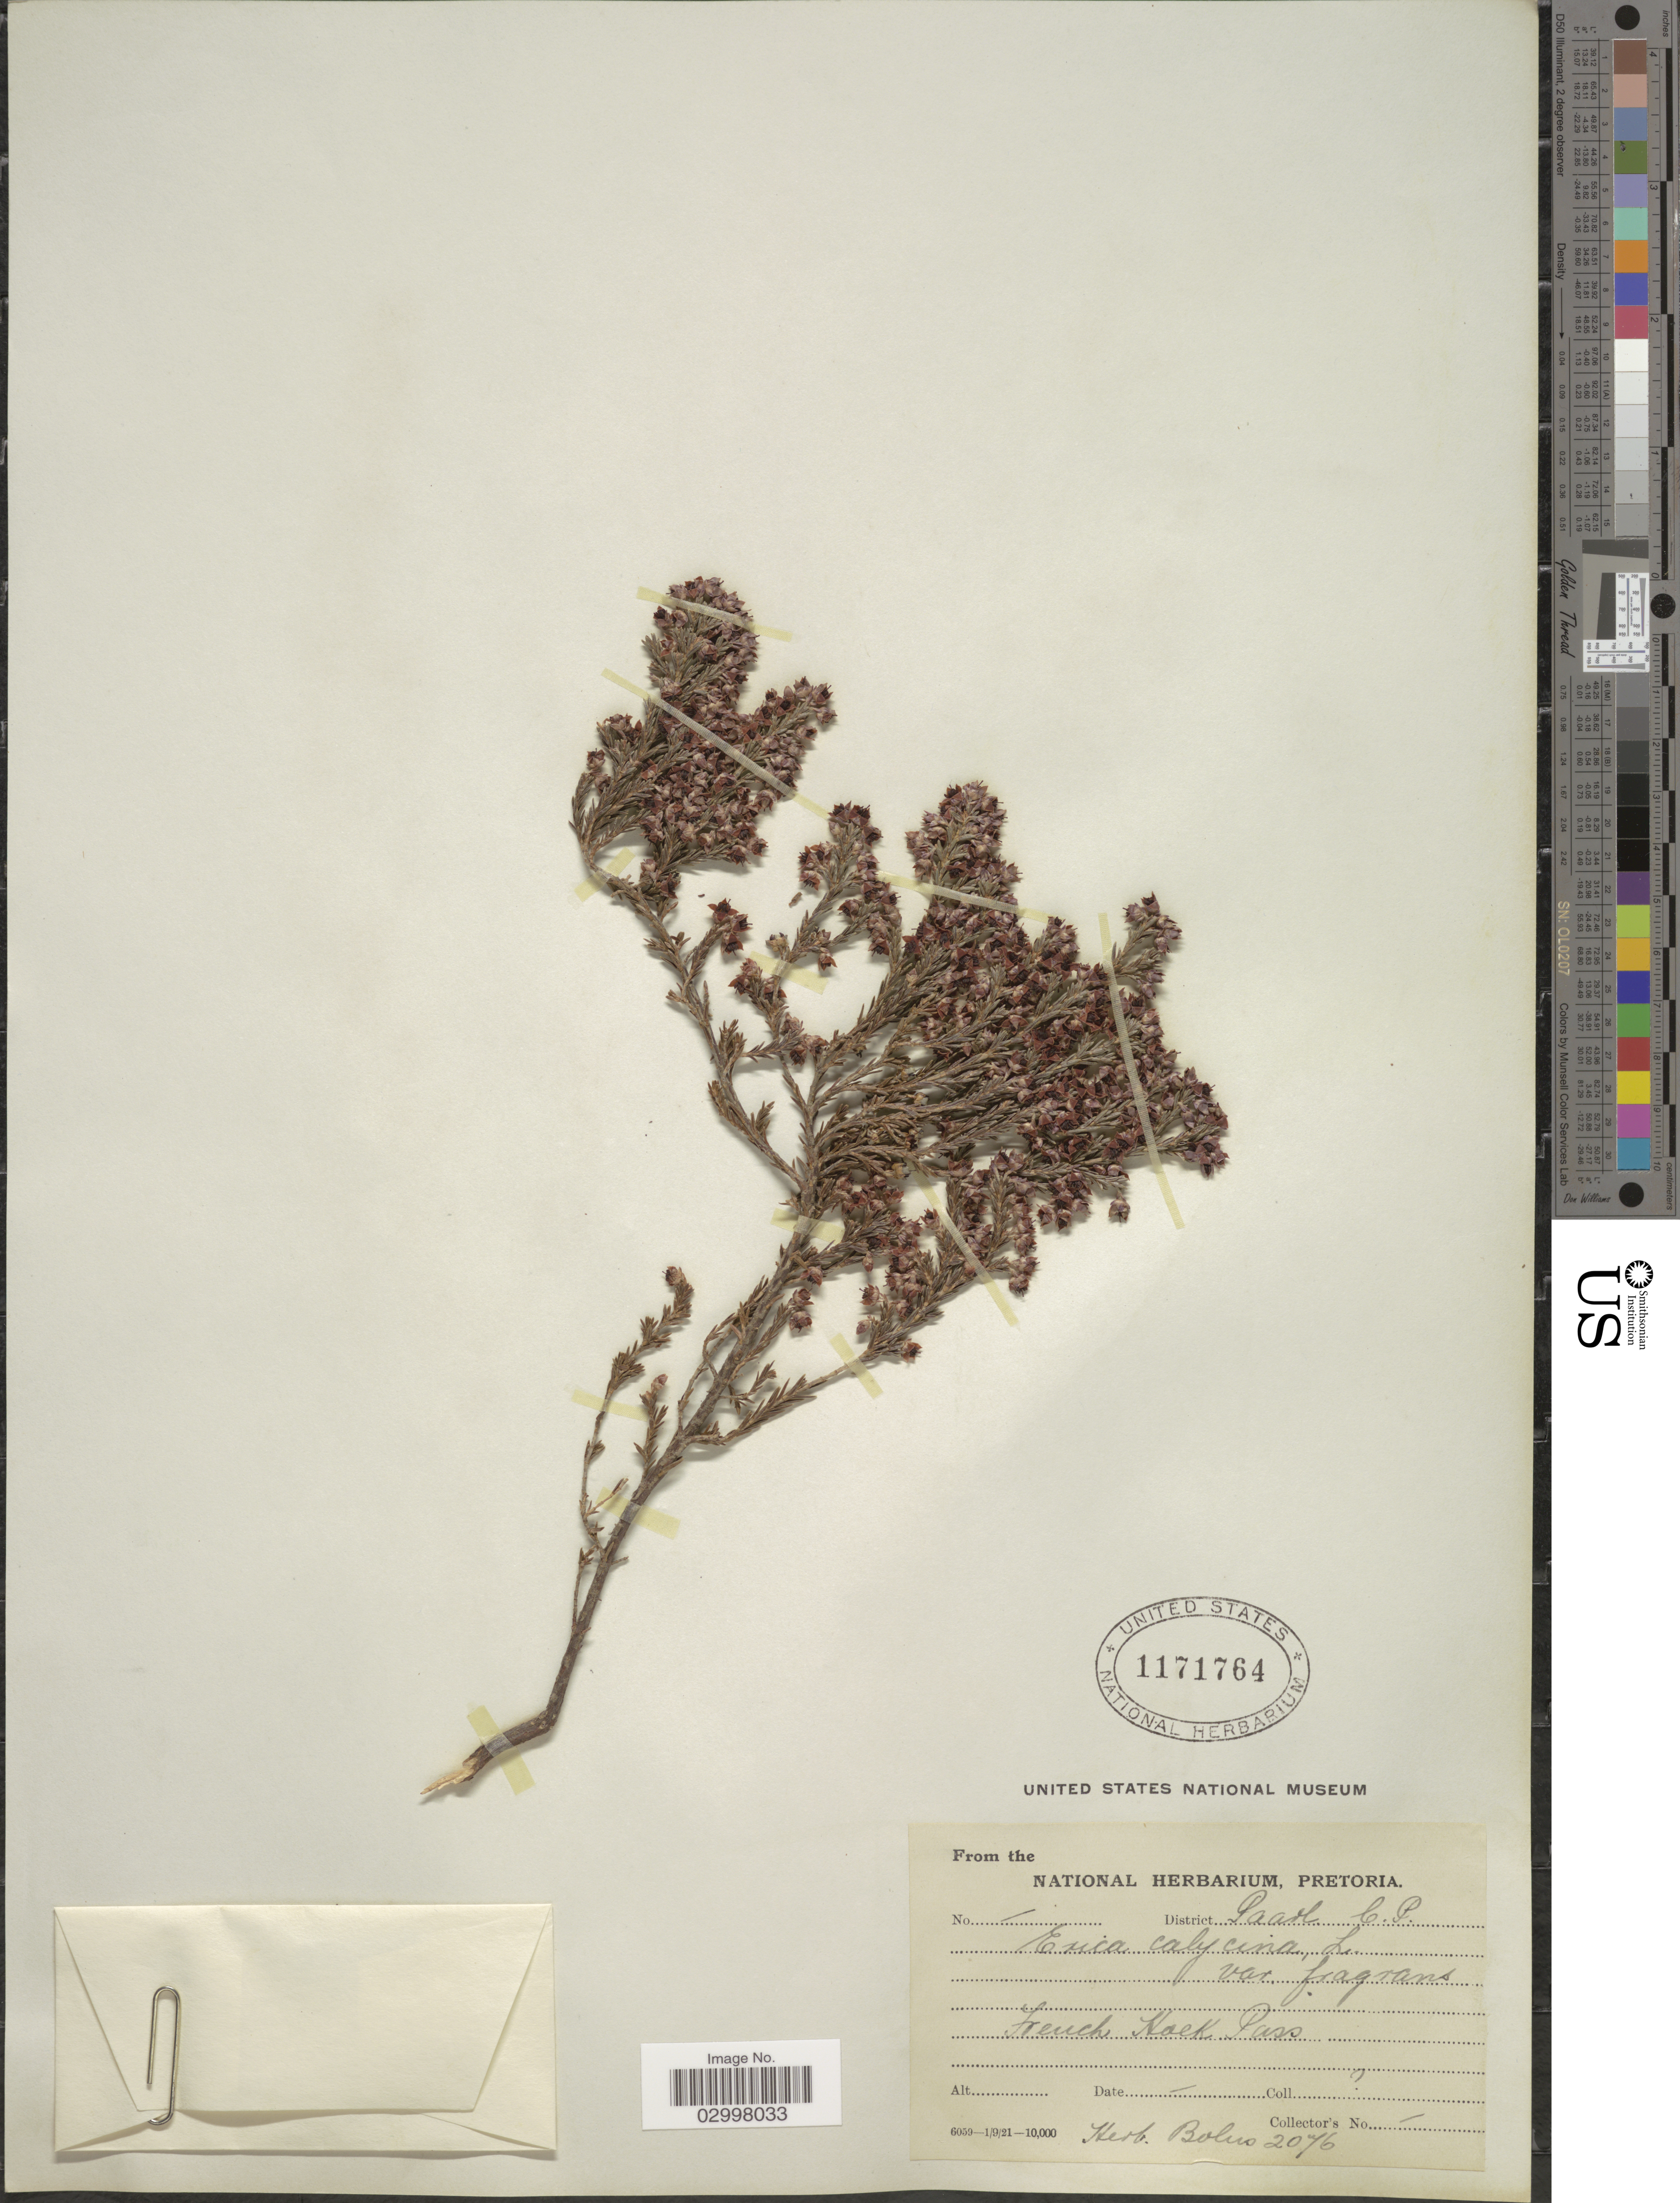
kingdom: Plantae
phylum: Tracheophyta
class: Magnoliopsida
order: Ericales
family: Ericaceae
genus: Erica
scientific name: Erica calycina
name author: L.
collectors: Ex herb. Bolus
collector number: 2076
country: South Africa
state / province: Western Cape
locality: District Paarl, C.P. French Hoek Pass.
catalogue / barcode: US 1171764